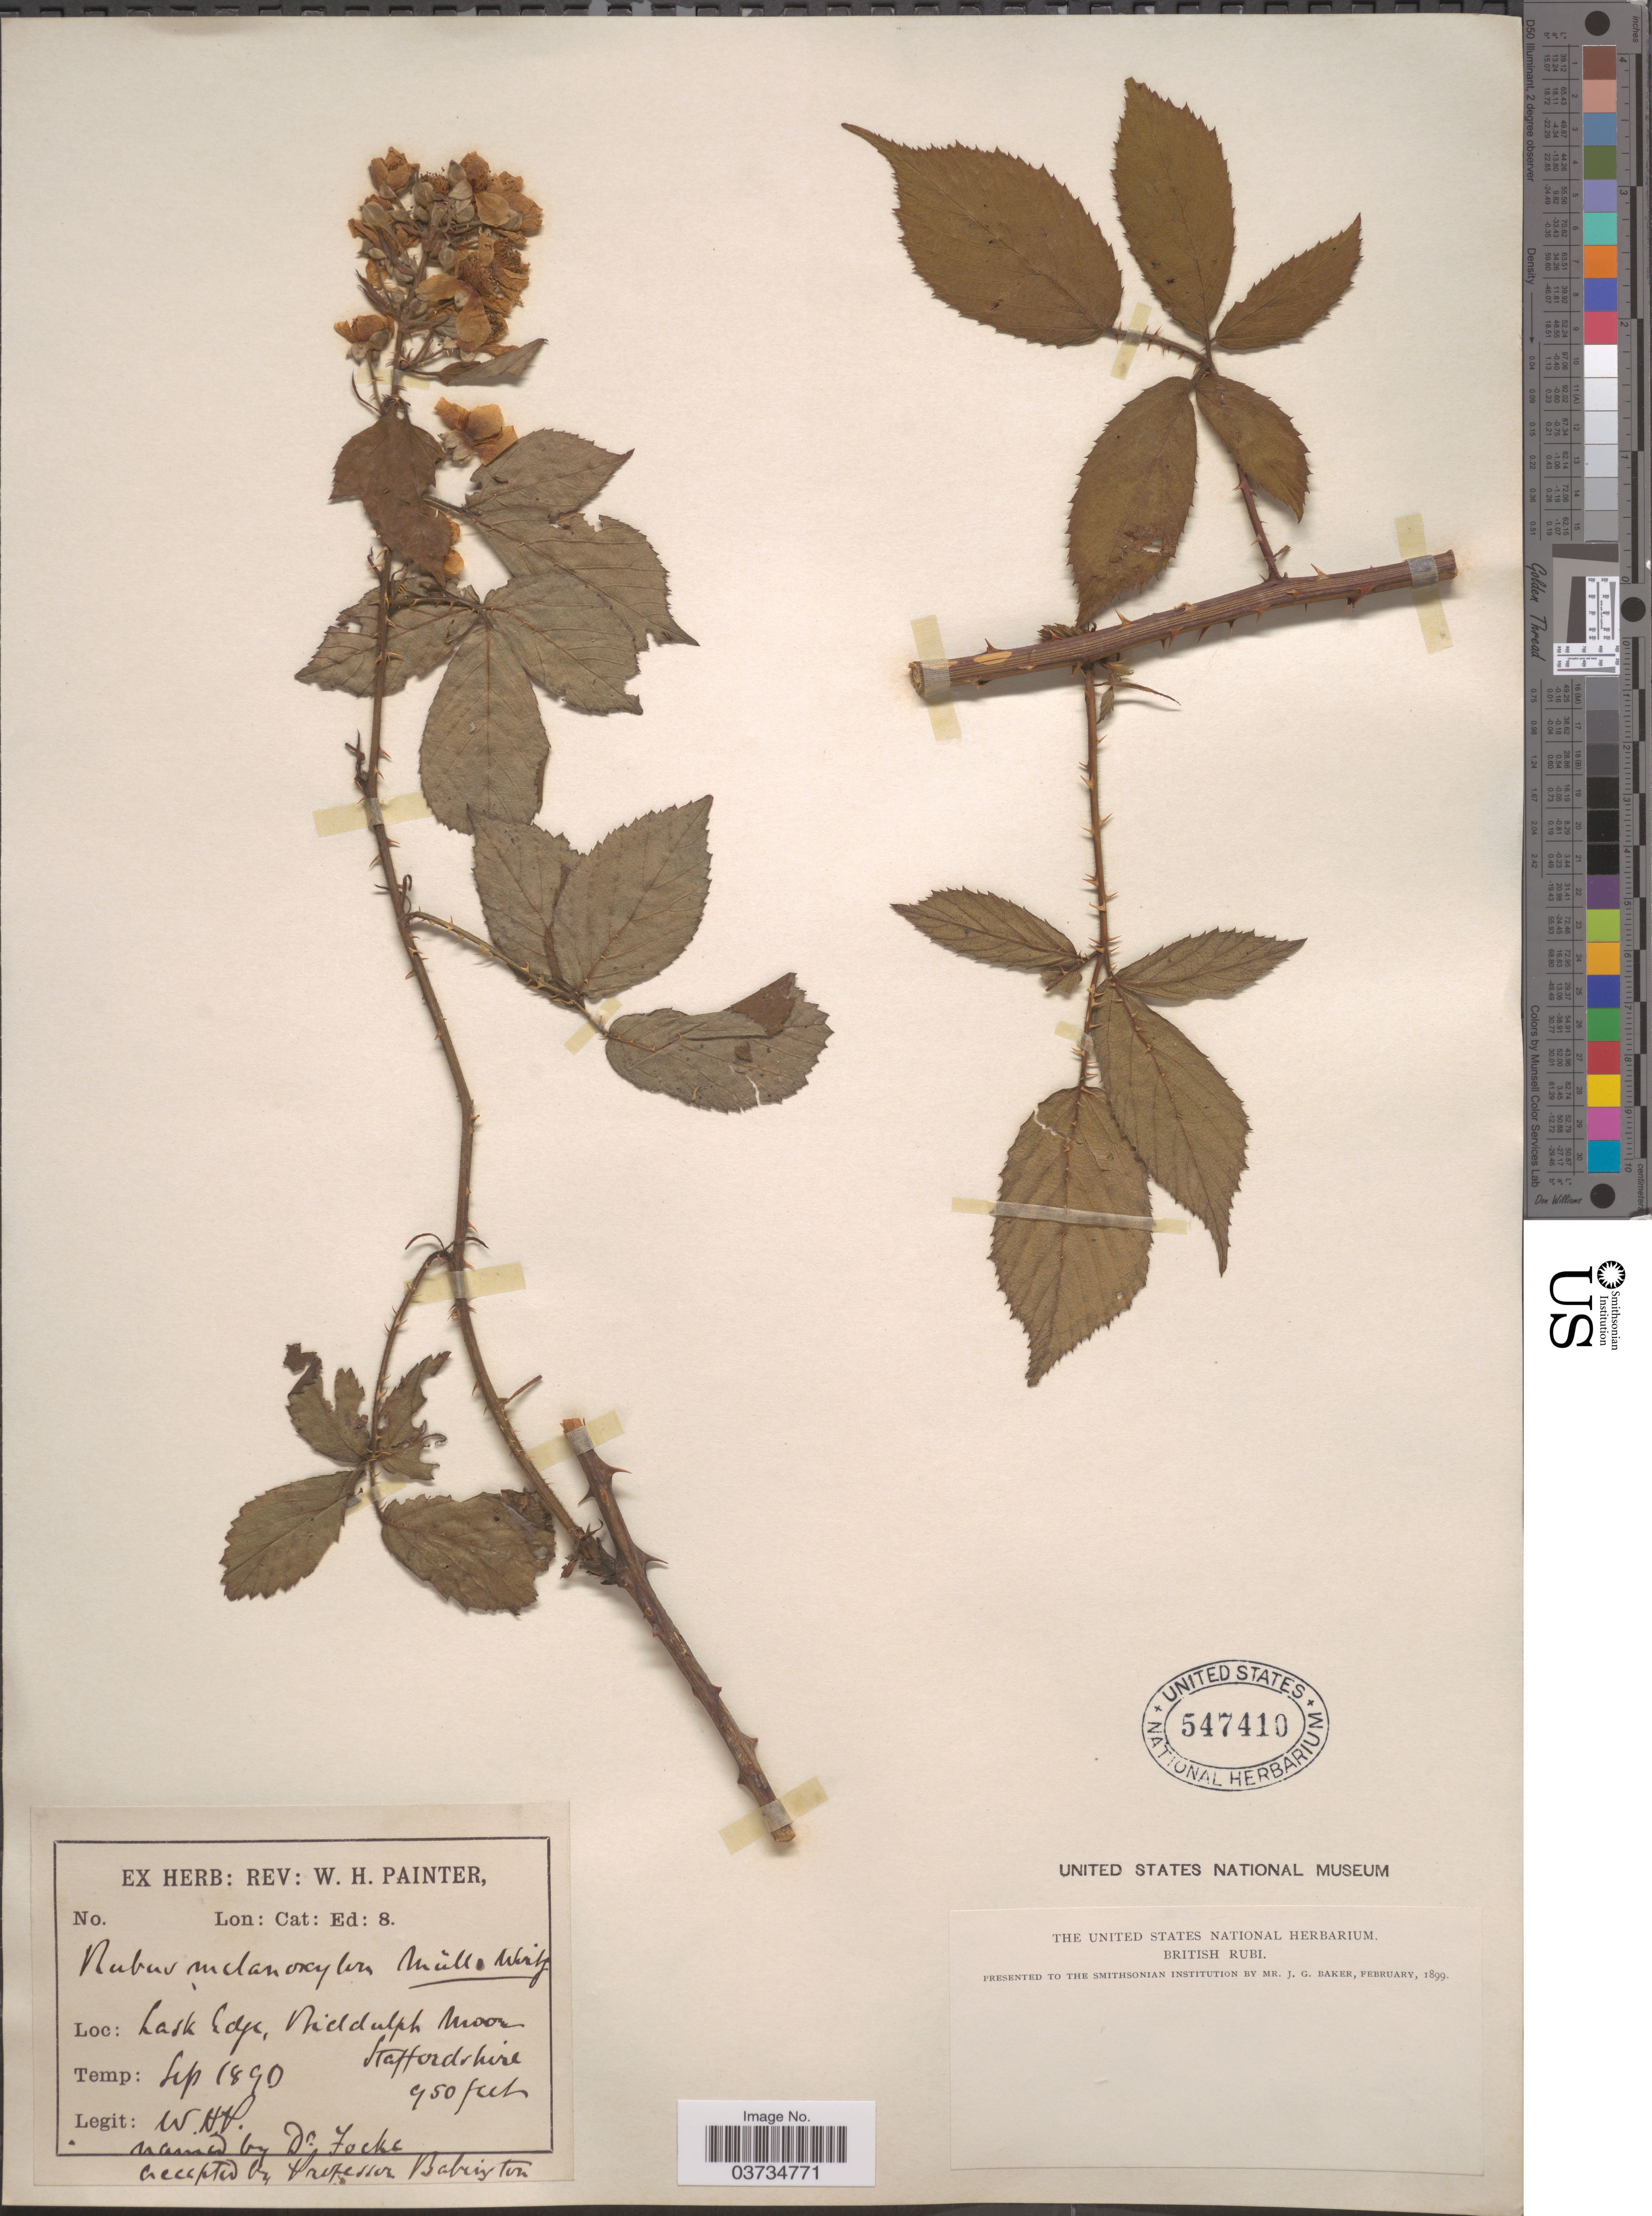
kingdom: Plantae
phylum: Tracheophyta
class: Magnoliopsida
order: Rosales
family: Rosaceae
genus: Rubus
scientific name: Rubus melanoxylon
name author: P.J. Müll. & Wirtg.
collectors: W. H. Painter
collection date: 1890-09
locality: Lask Edge, Biddulph Moor Staffordshire.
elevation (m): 290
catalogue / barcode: US 547410